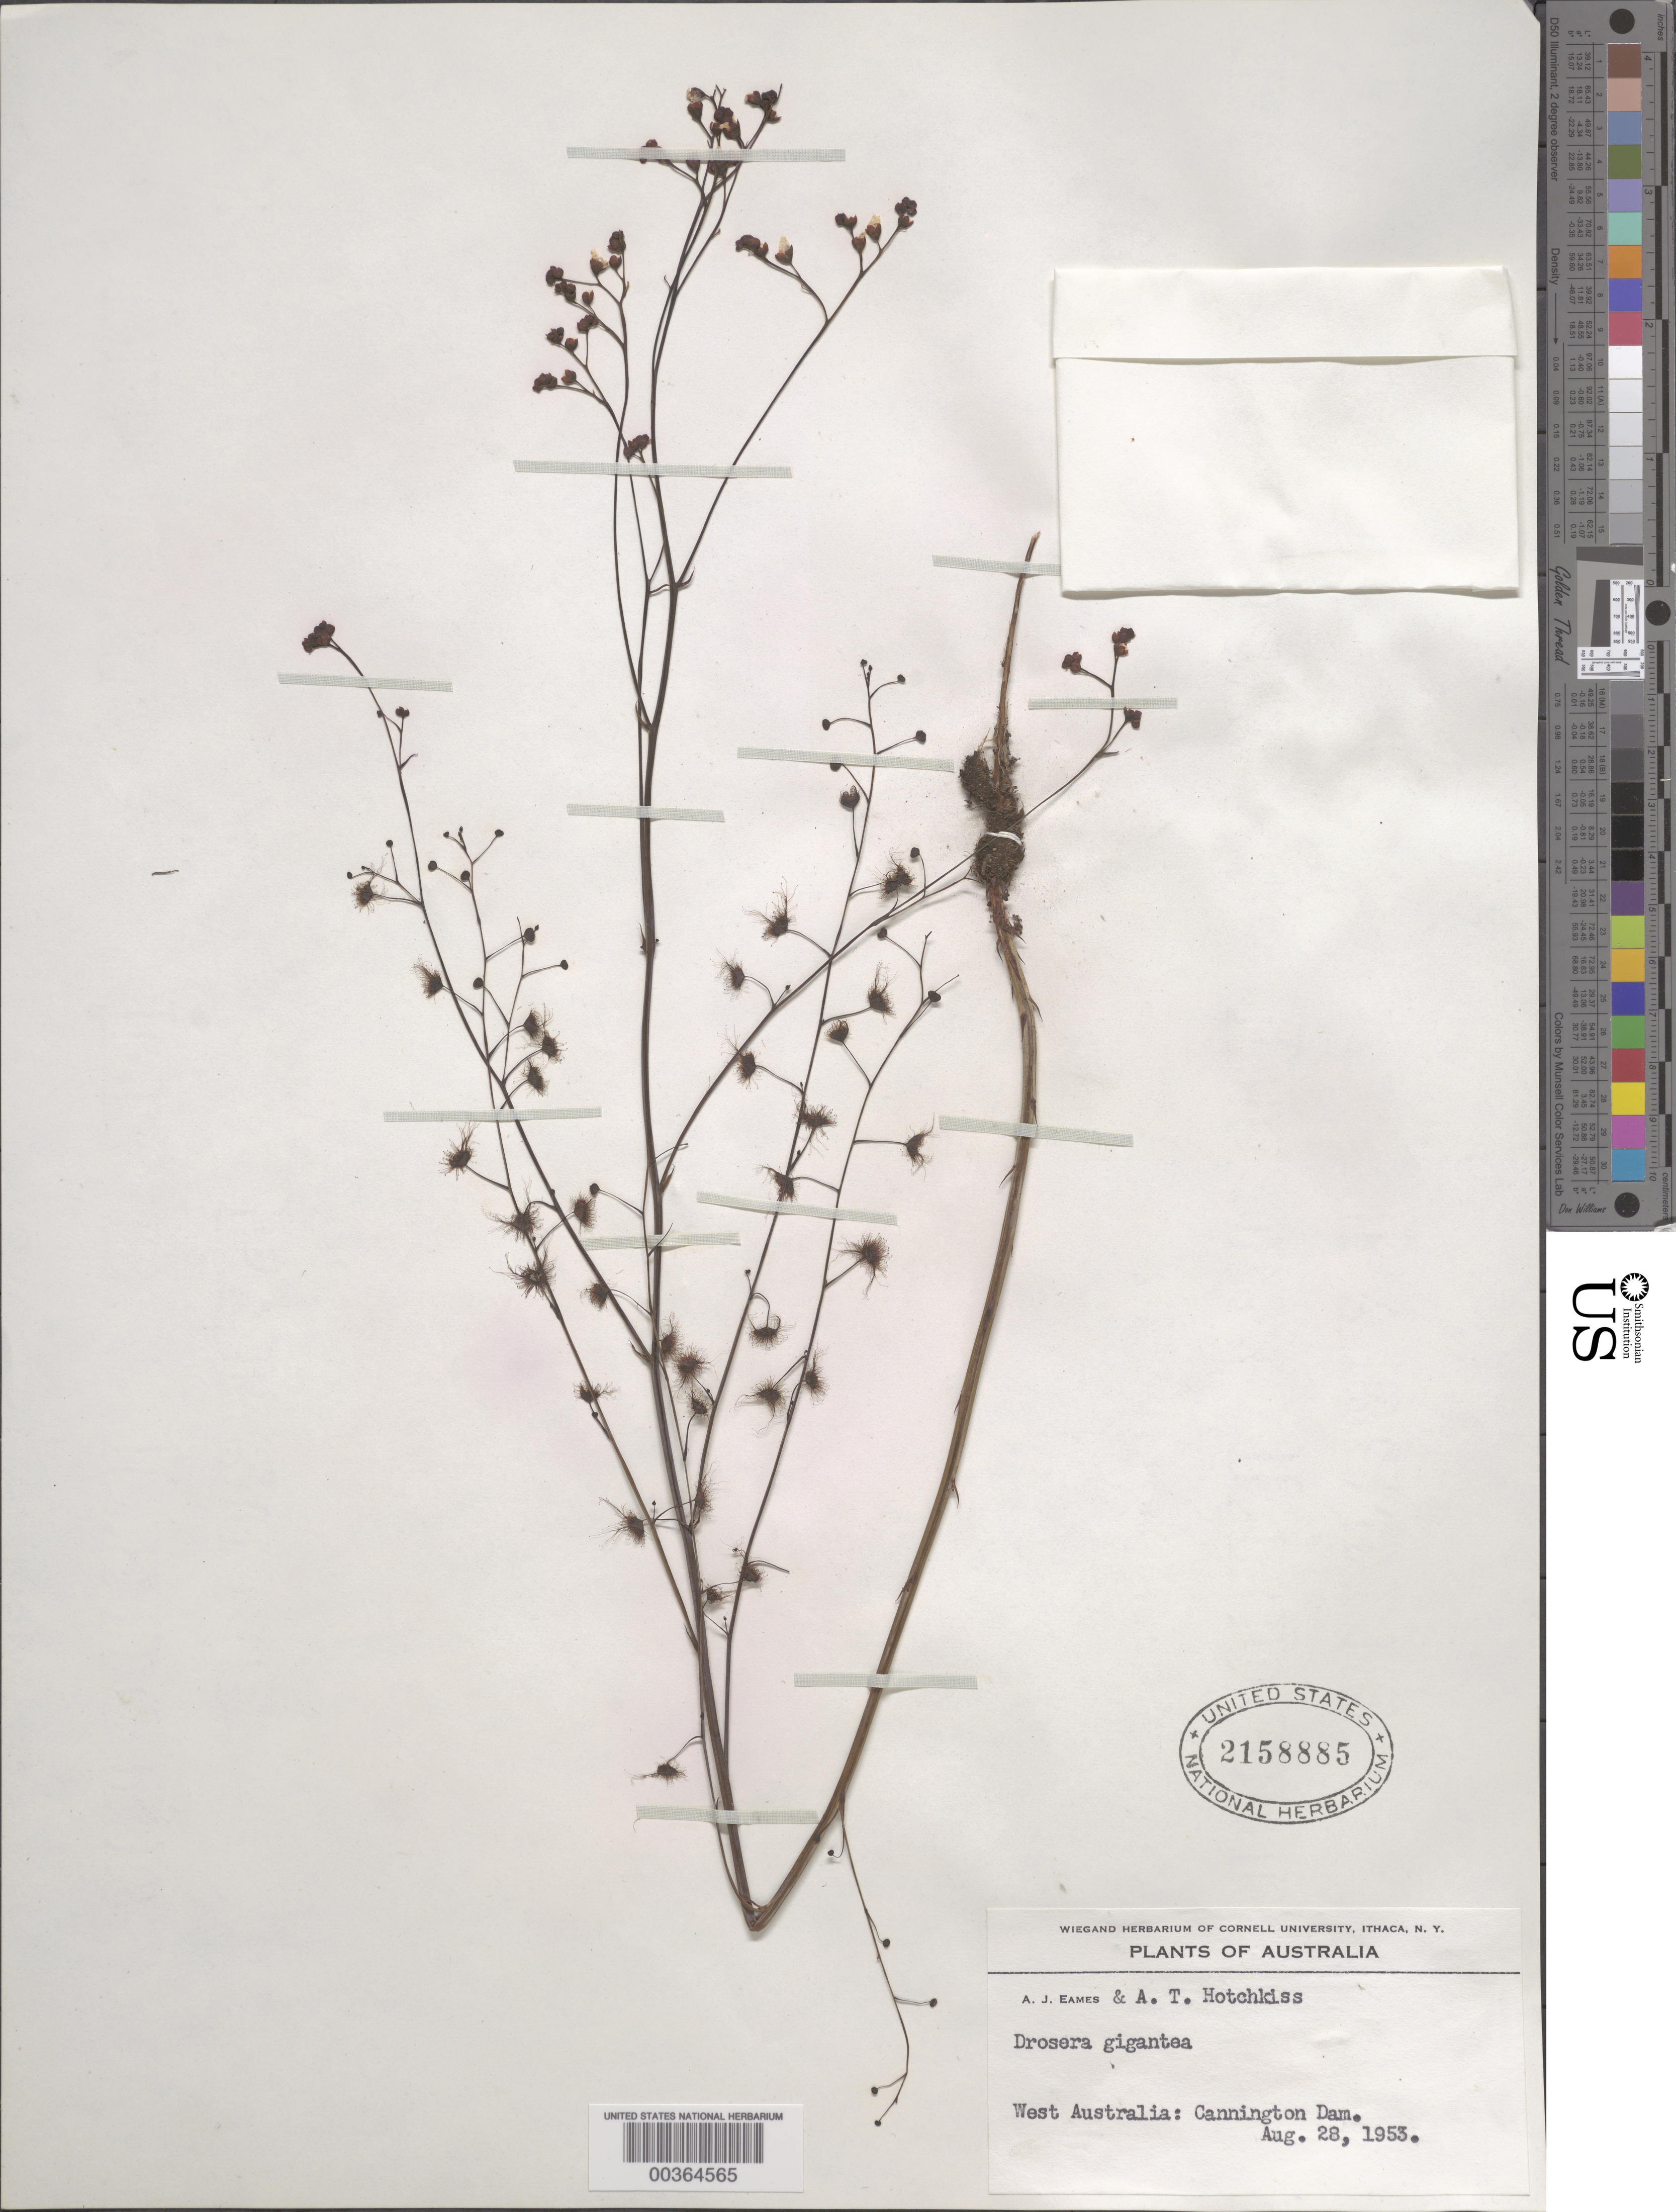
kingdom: Plantae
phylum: Tracheophyta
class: Magnoliopsida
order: Caryophyllales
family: Droseraceae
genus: Drosera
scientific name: Drosera gigantea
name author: Lindl.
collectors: A. J. Eames & A. Hotchkiss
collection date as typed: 28 Aug 1953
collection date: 1953-08-28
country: Australia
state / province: Western Australia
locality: Cannington dam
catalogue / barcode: US 2158885